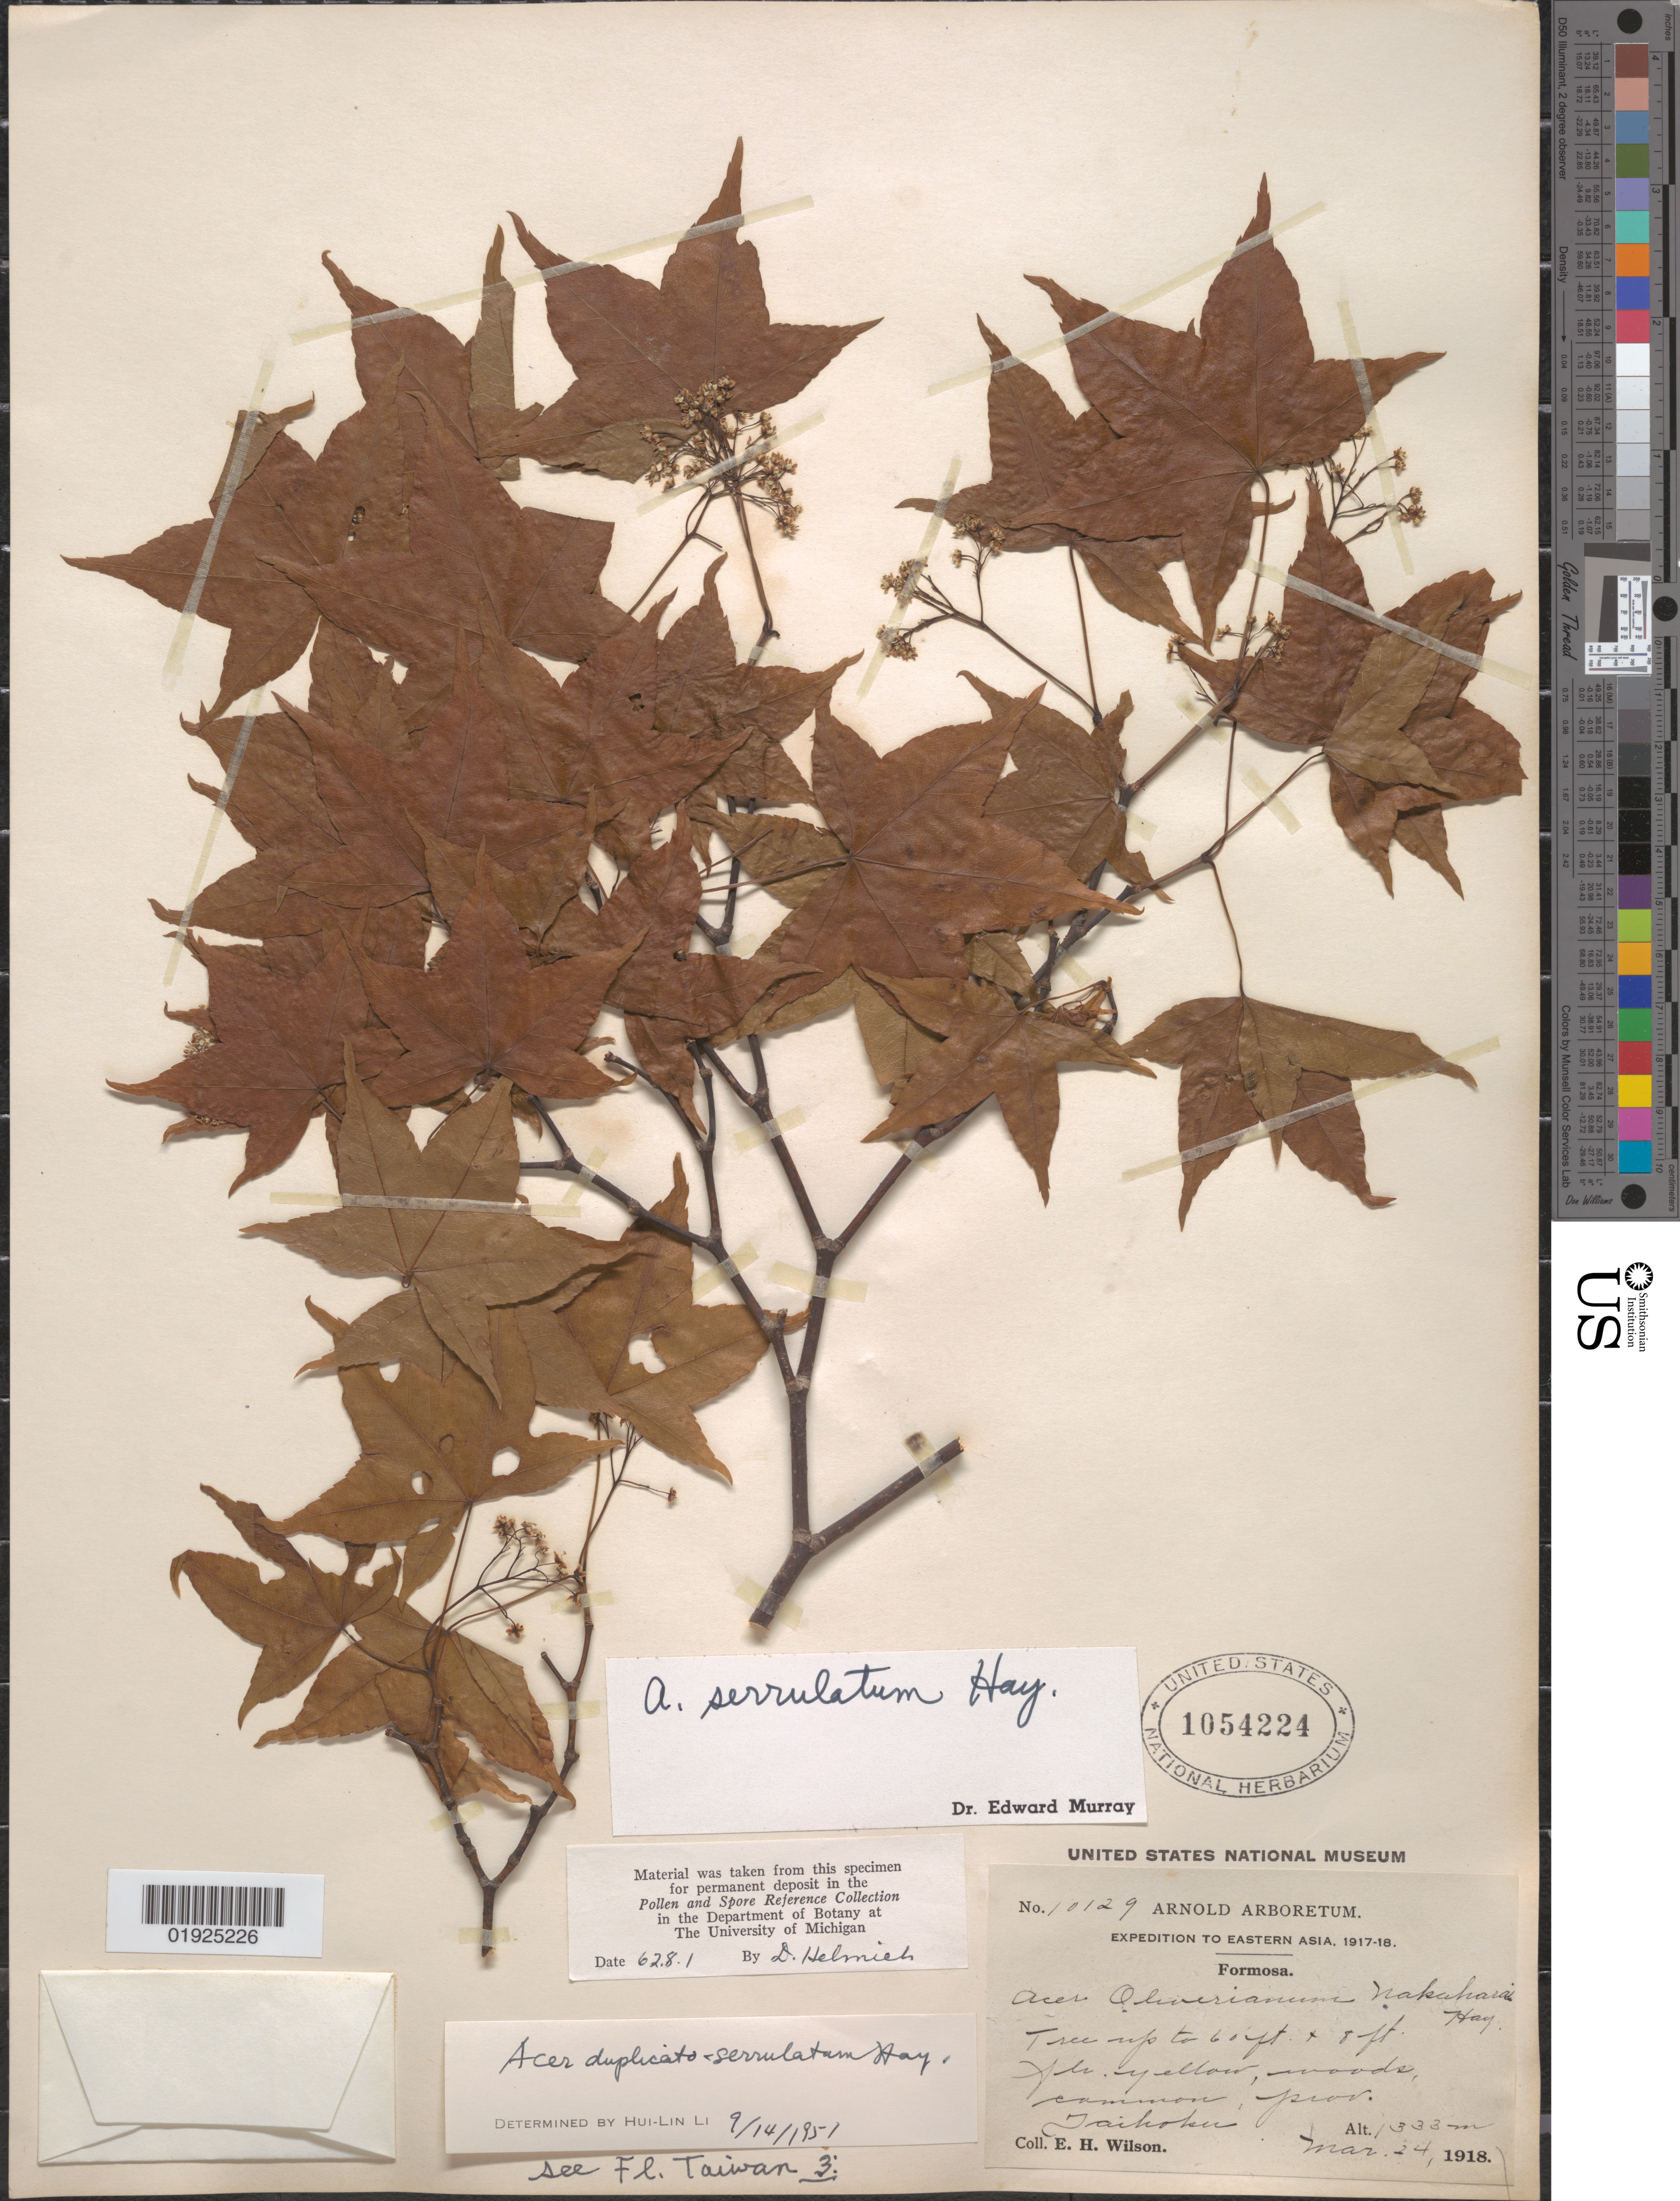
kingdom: Plantae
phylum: Tracheophyta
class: Magnoliopsida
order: Sapindales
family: Sapindaceae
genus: Acer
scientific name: Acer serrulatum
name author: Hayata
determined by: Murray, Edward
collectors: E. H. Wilson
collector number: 10129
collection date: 1918-03-24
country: Taiwan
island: Taiwan I.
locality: Formosa [Taiwan]; prov. Taihoku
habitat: Woods, common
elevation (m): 1333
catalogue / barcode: US 1054224